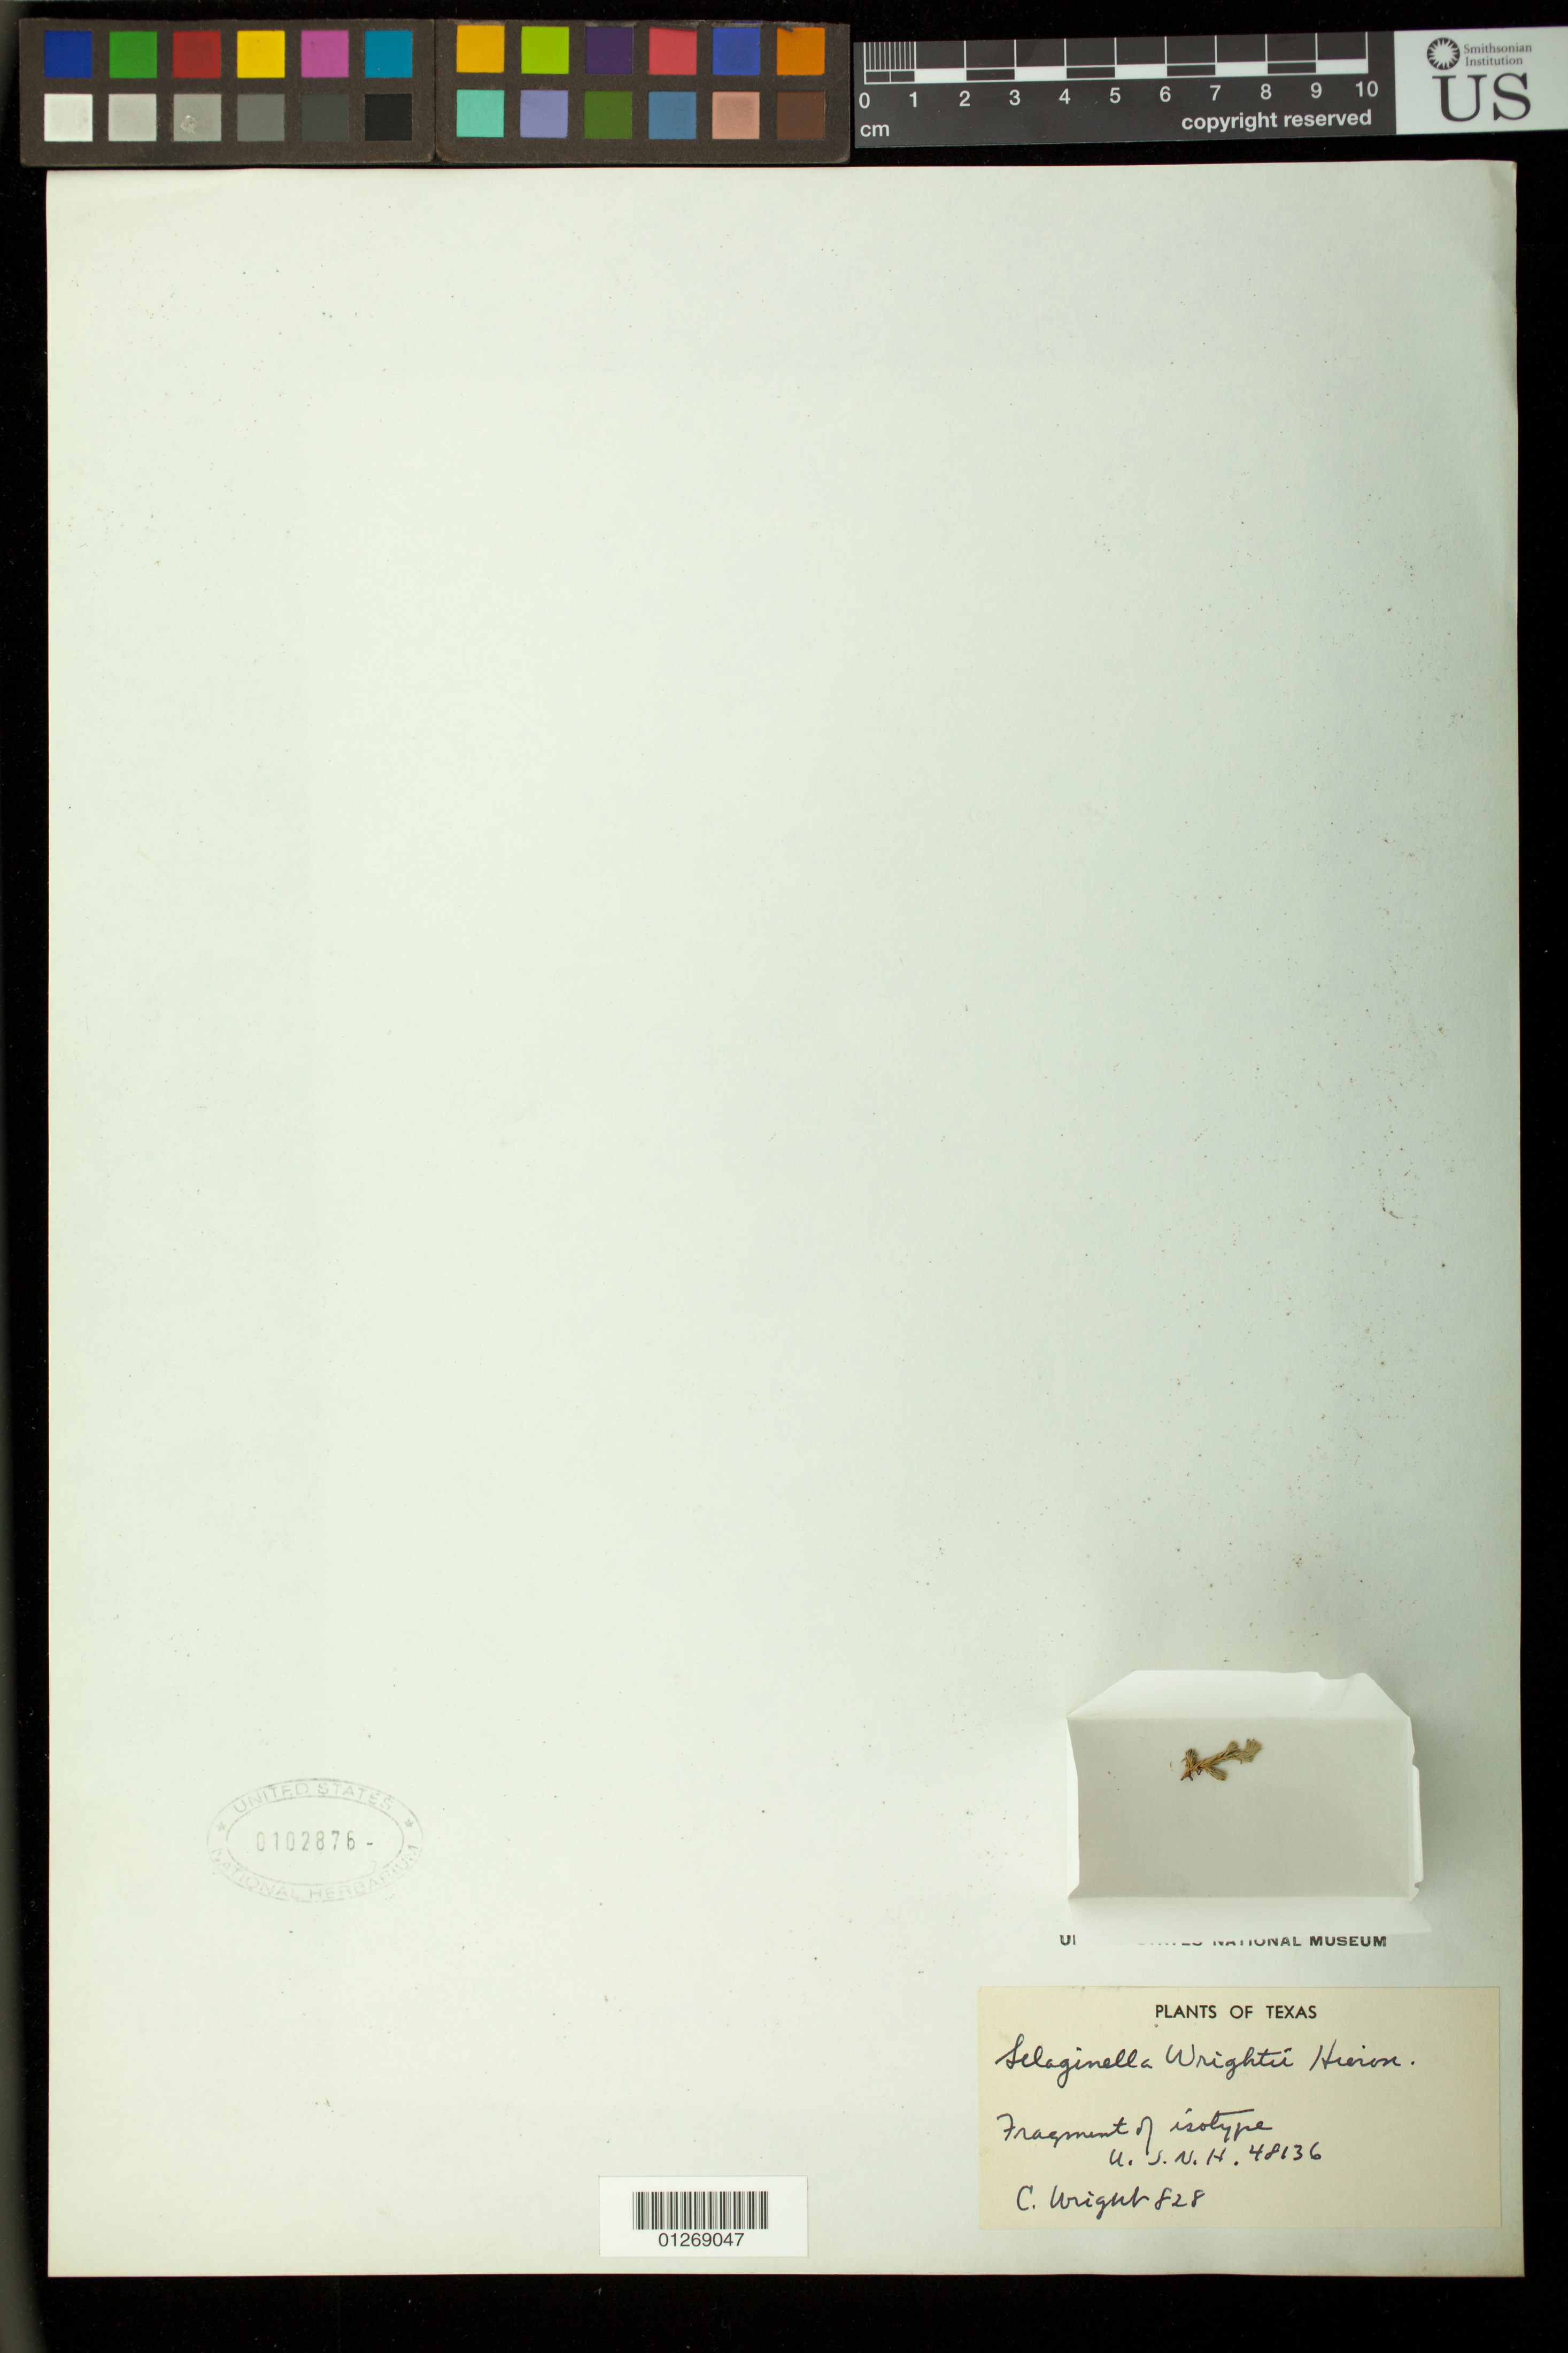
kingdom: Plantae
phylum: Tracheophyta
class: Lycopodiopsida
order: Selaginellales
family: Selaginellaceae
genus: Selaginella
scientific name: Selaginella wrightii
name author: Hieron.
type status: Type Collection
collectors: C. Wright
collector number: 828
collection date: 1849-05/1849-10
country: United States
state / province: Texas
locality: Expedition from western Texas to El Paso, New Mexico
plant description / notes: Fragmentary material of type specimen, removed from US specimen USNH 48136.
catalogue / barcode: US 102876